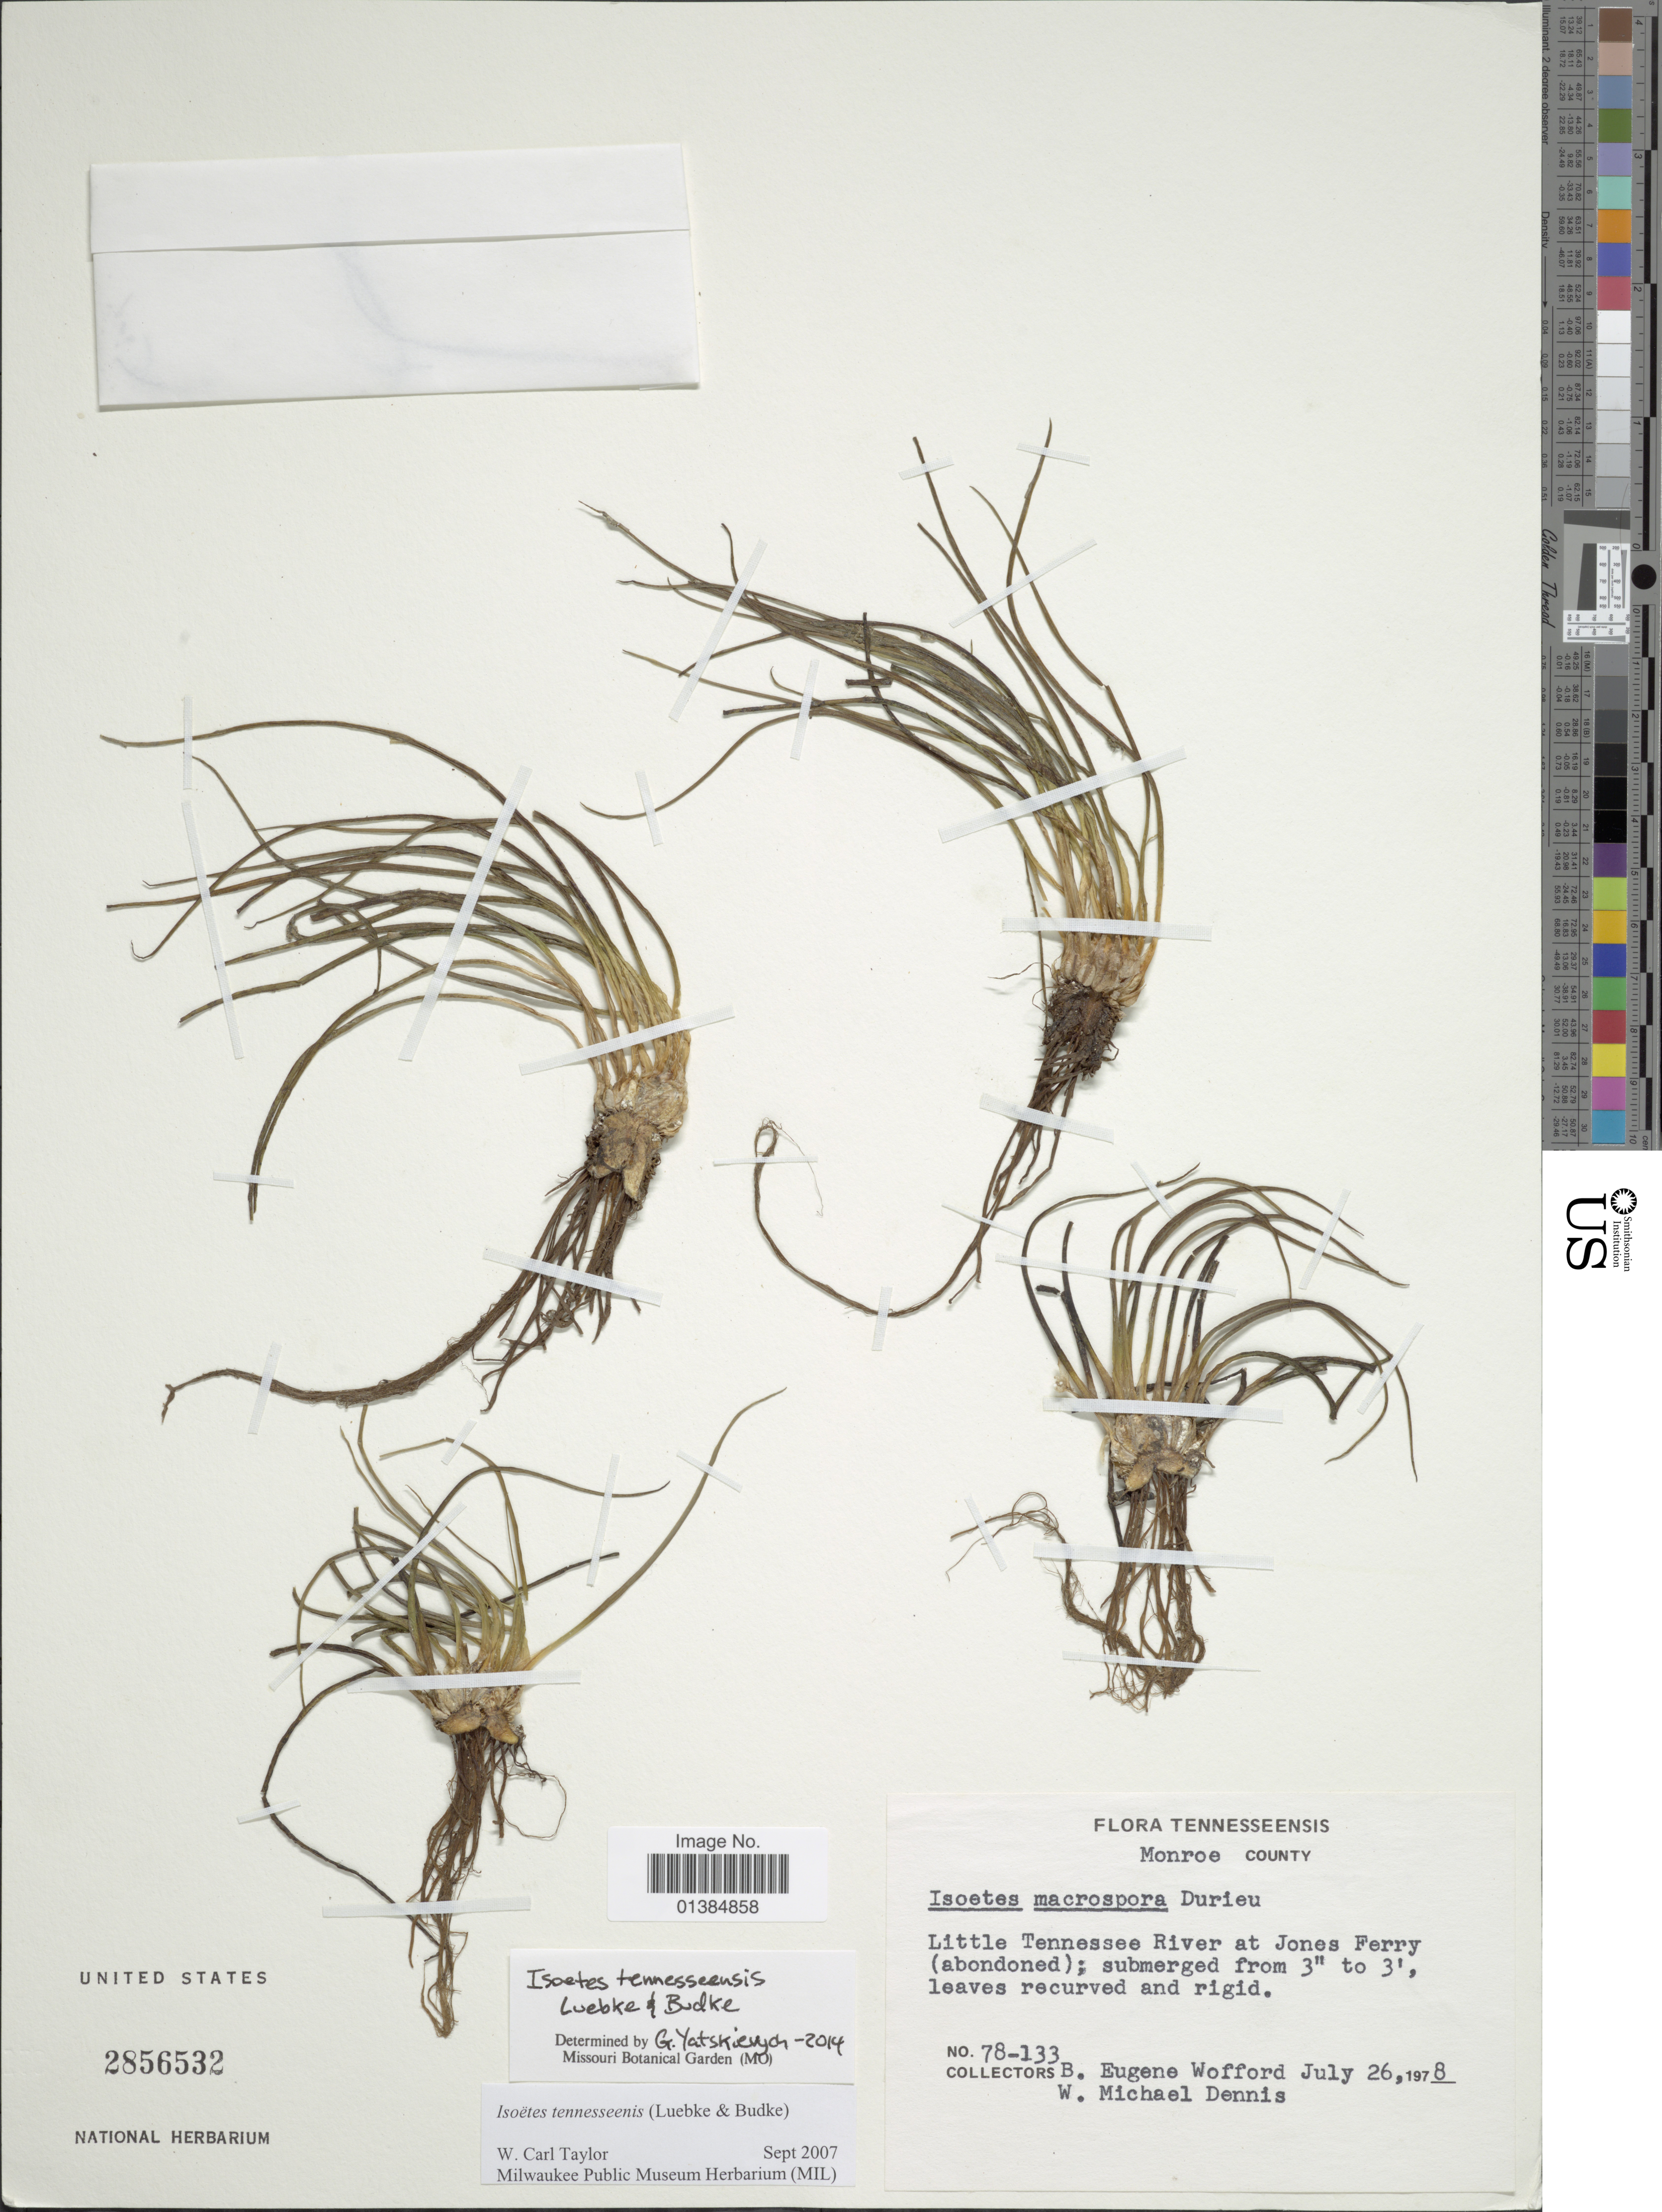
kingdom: Plantae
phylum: Tracheophyta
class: Lycopodiopsida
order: Isoetales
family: Isoetaceae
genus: Isoetes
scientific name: Isoetes tennesseensis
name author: Luebke & Budke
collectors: B. Wofford & W. Dennis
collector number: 78-133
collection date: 1978-07-26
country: United States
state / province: Tennessee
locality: Monroe County. Little Tennessee River at Jones Ferry (abondoned).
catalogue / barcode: US 2856532